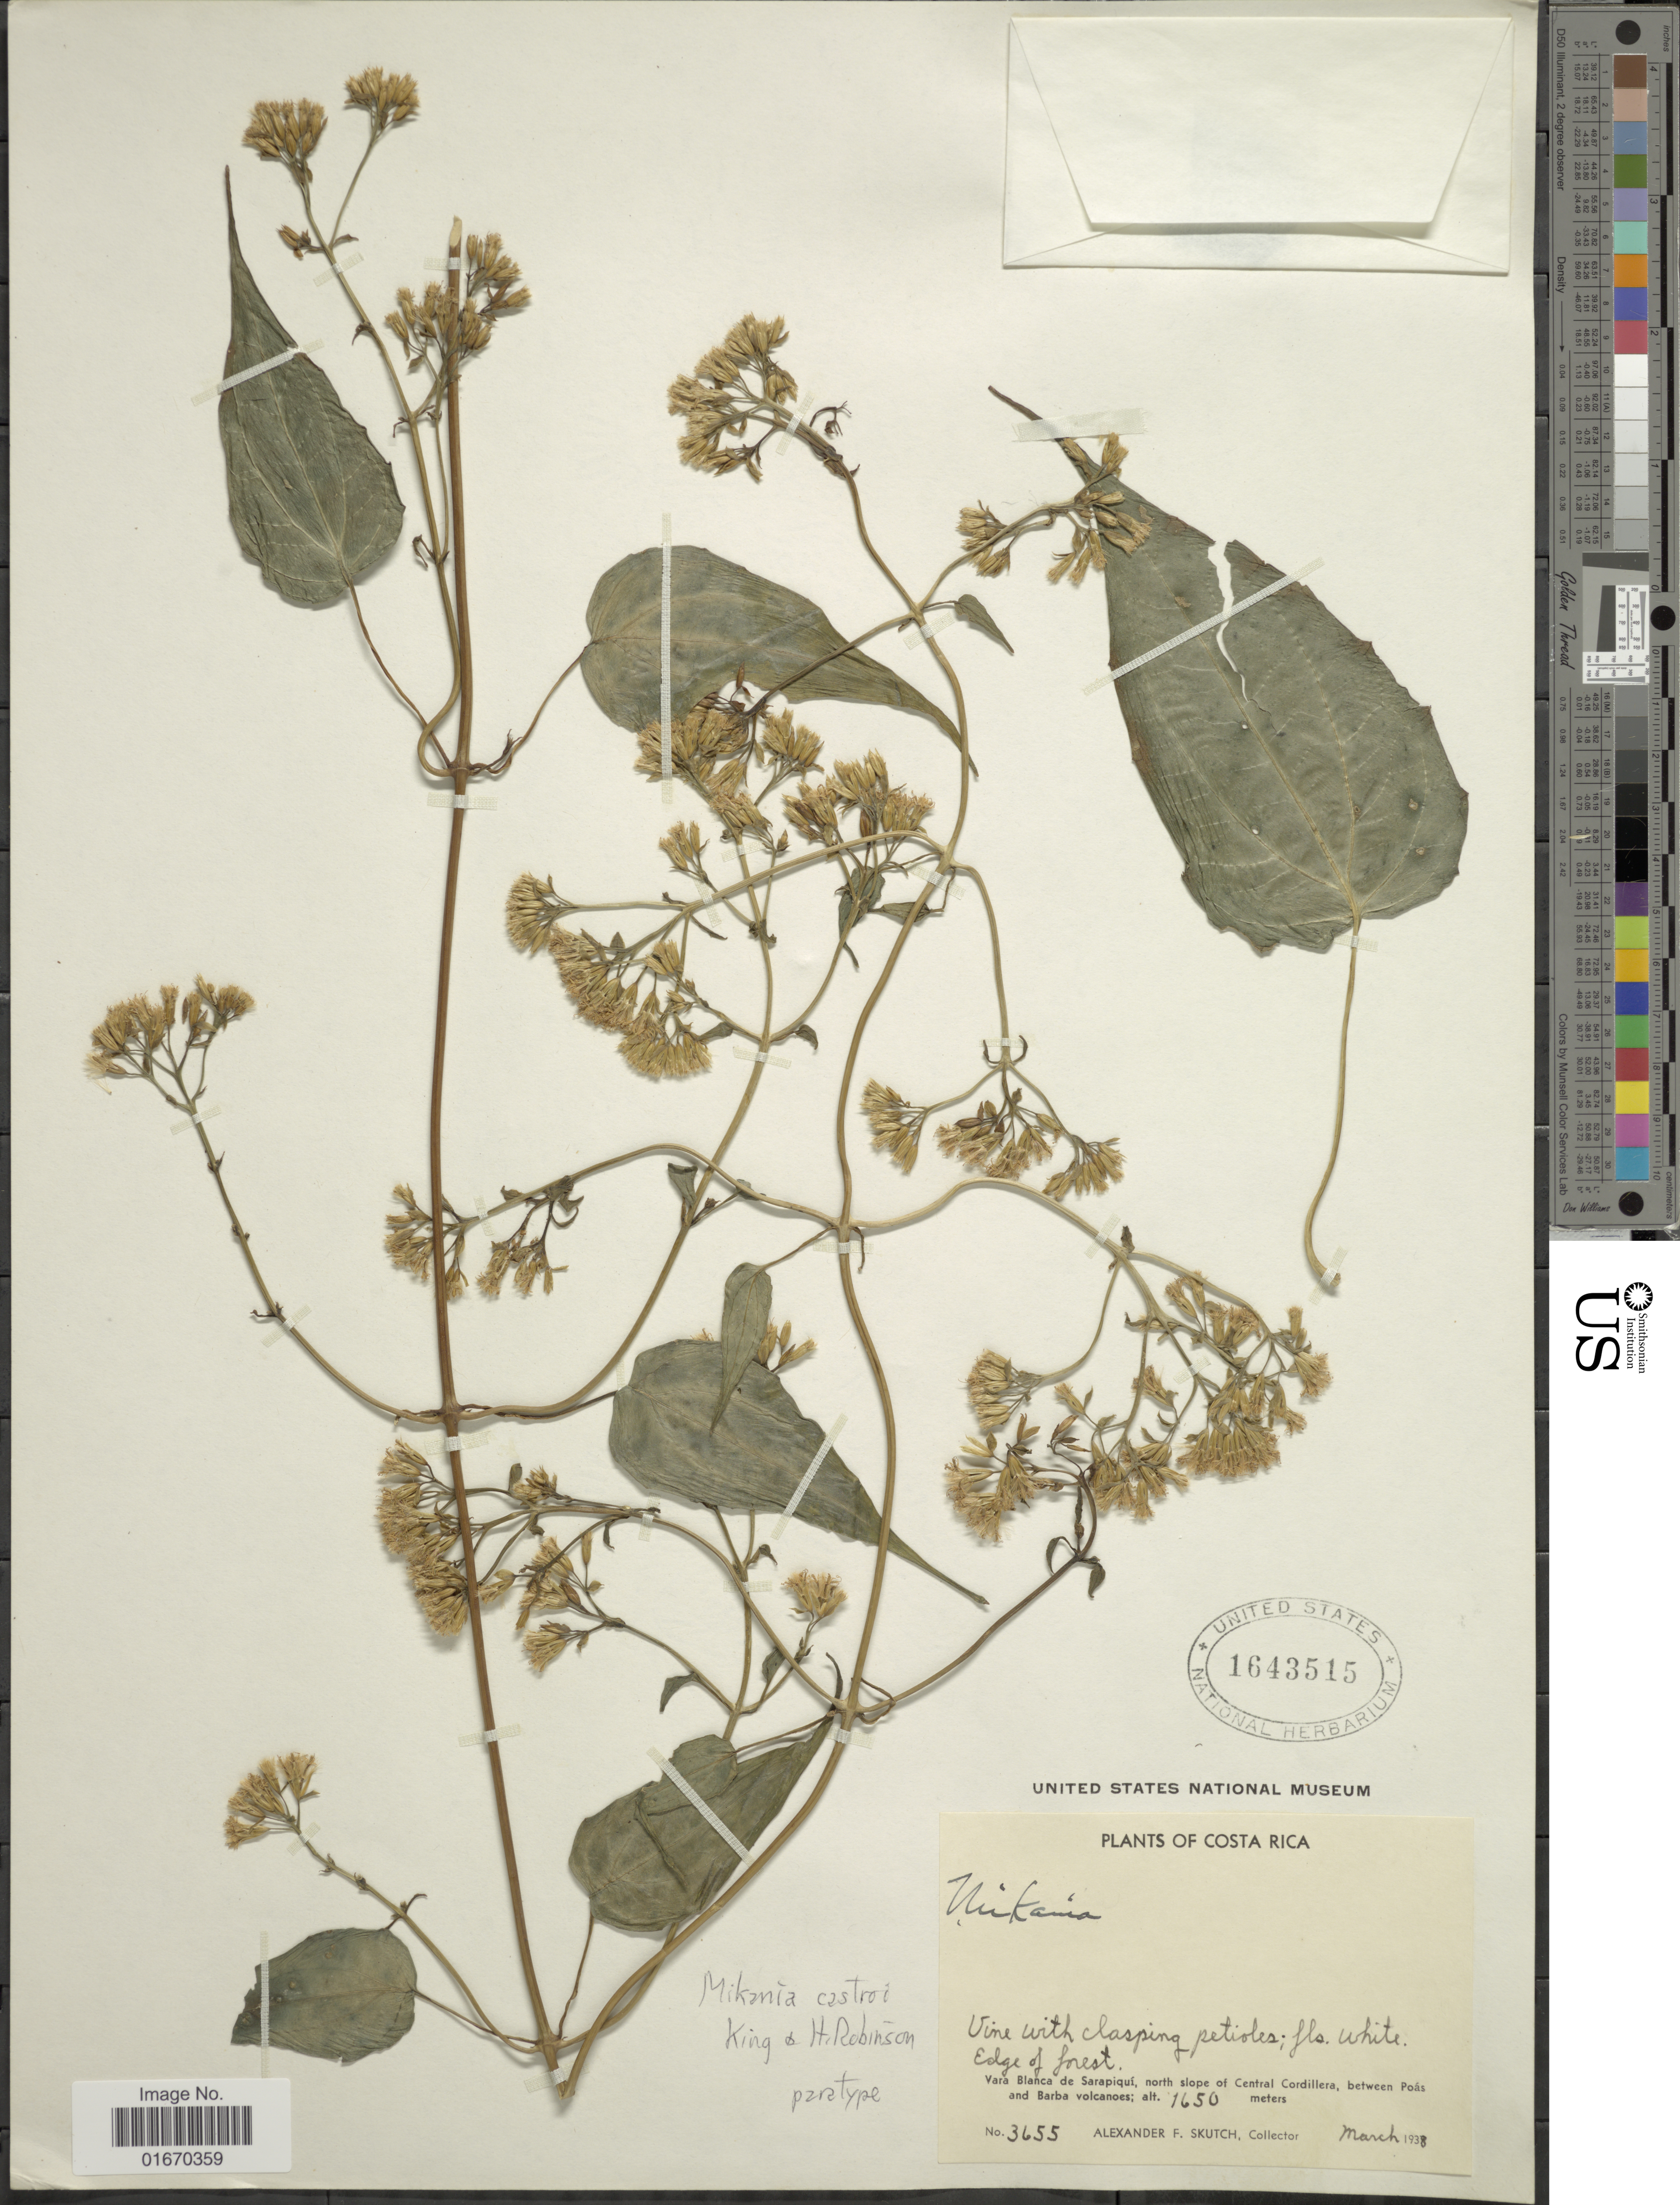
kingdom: Plantae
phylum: Tracheophyta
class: Magnoliopsida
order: Asterales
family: Asteraceae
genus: Mikania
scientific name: Mikania castroi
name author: R.M. King & H. Rob.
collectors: A. F. Skutch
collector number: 3655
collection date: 1938-03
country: Costa Rica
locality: Vara Blanca de Sarapiqui, north slope of Central Cordillera, between Poas and Barba volcanoes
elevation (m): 1650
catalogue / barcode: US 1643515